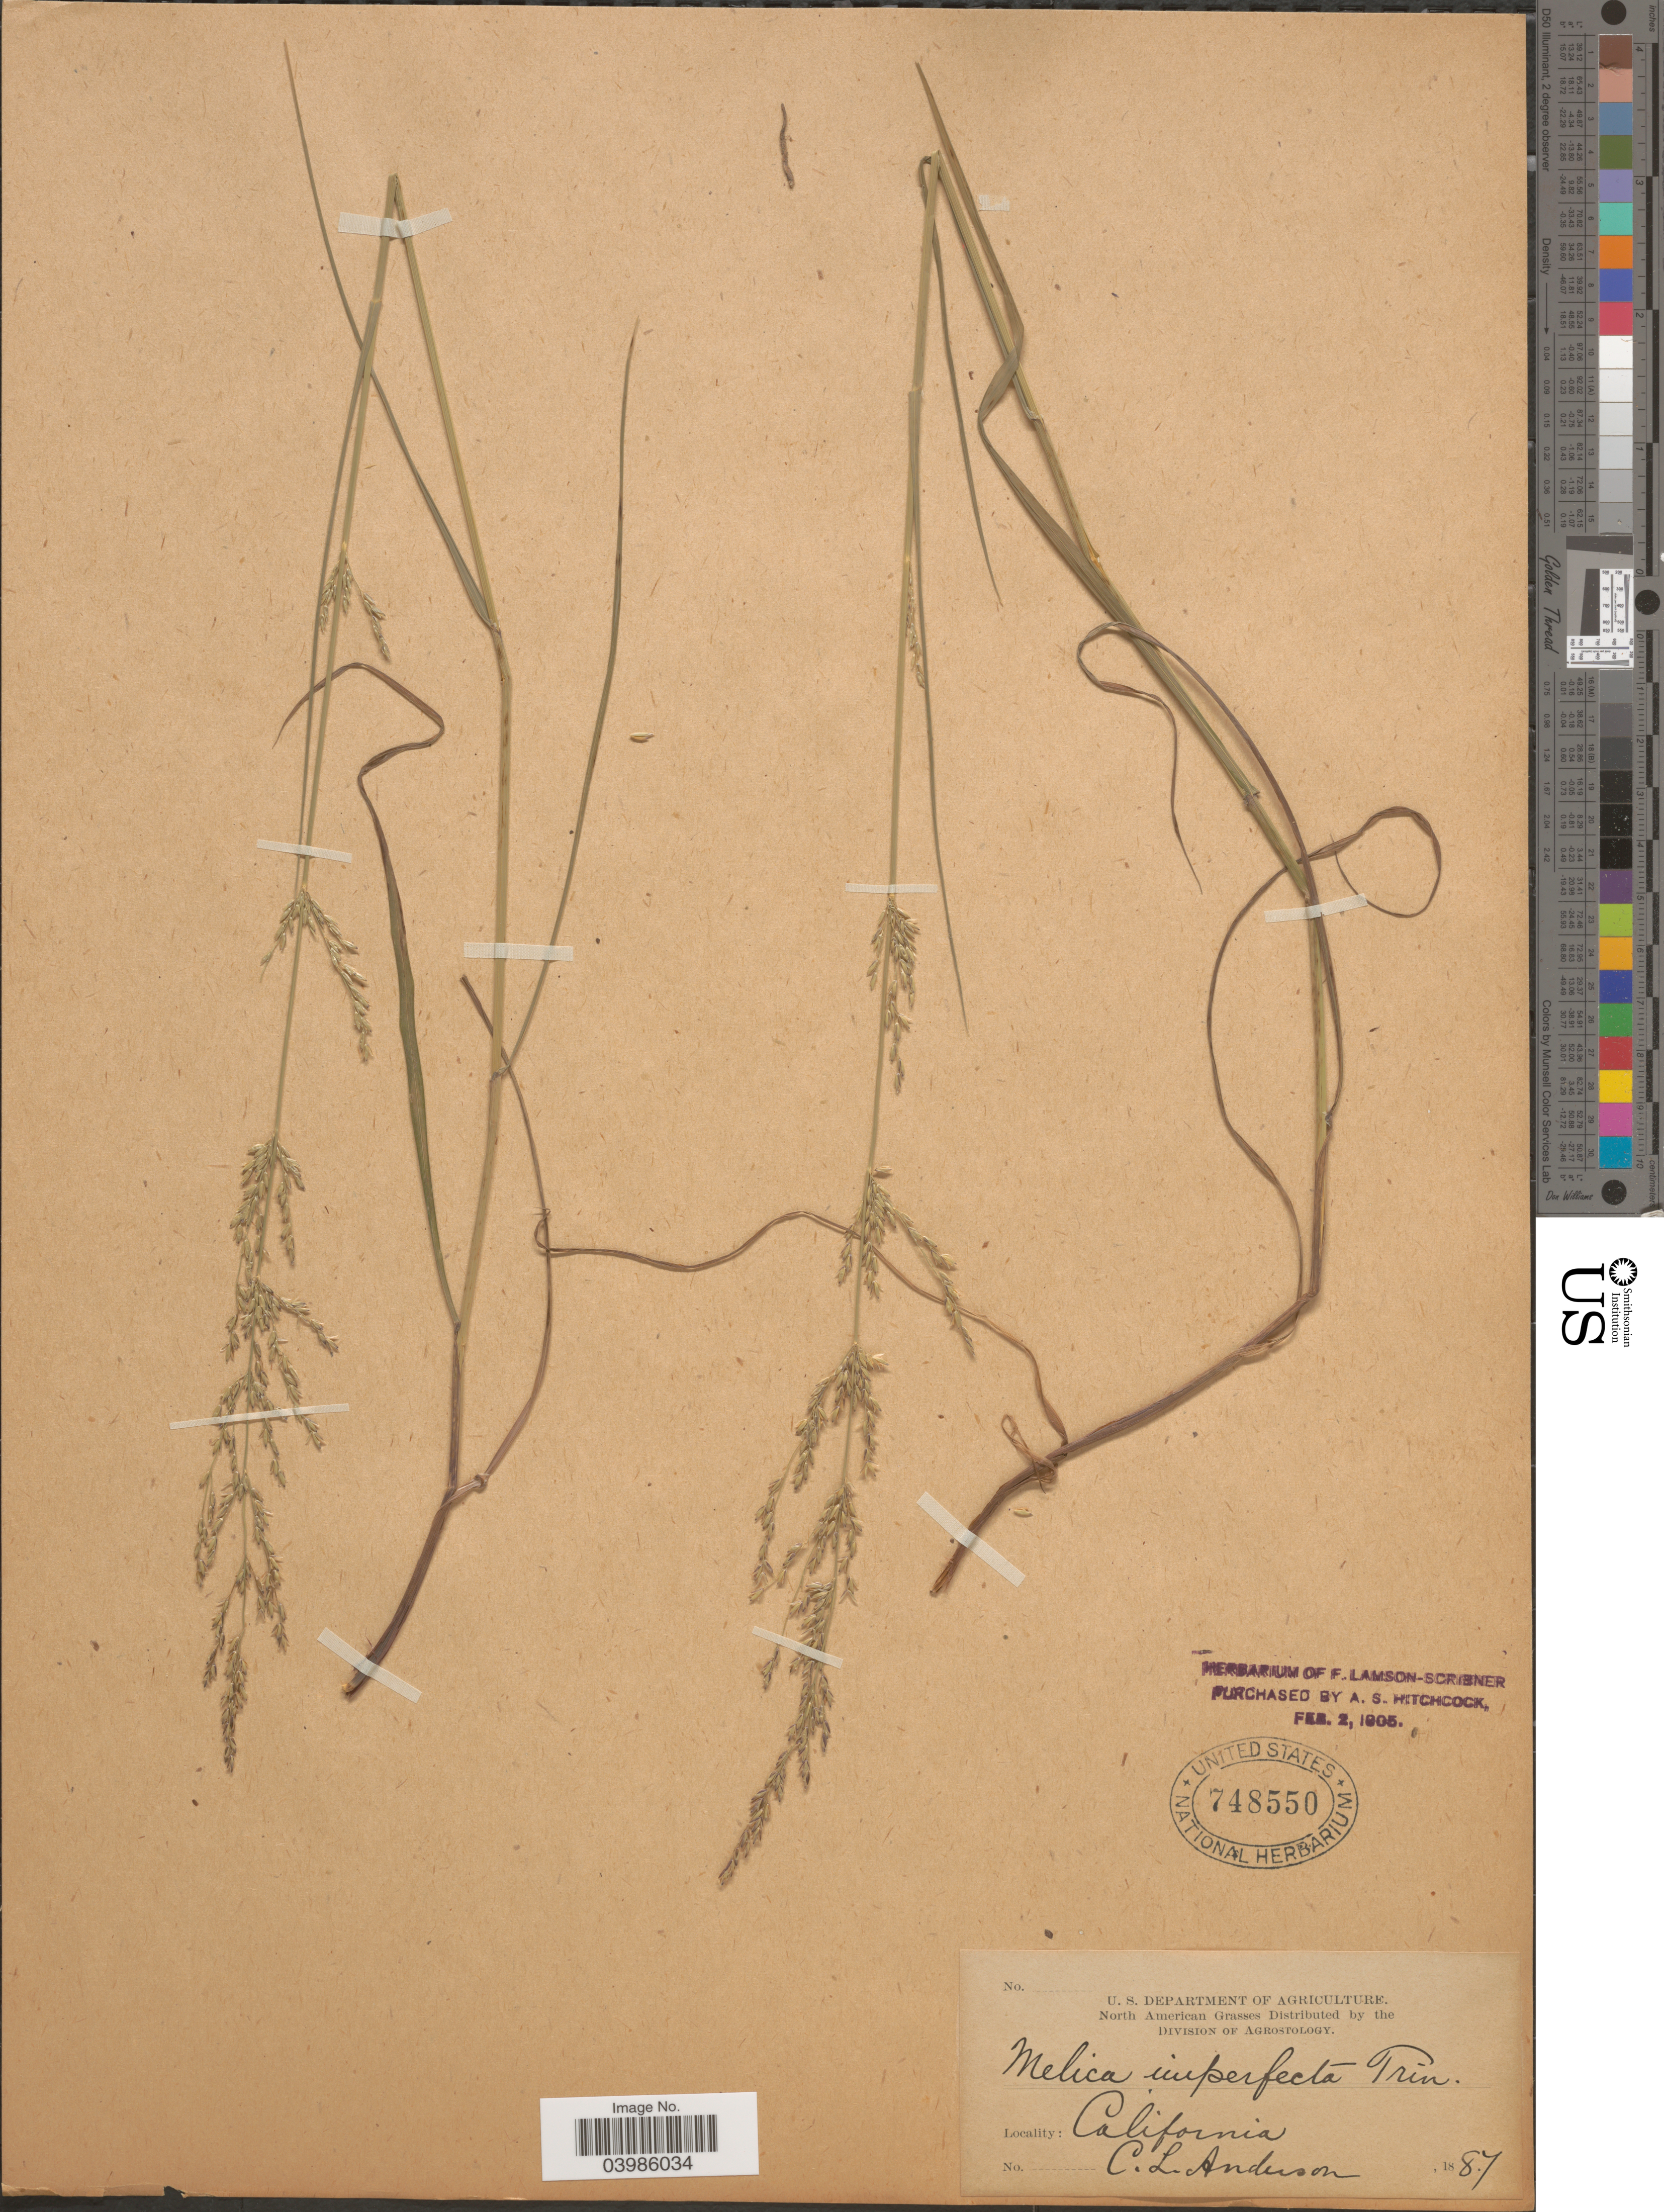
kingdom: Plantae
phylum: Tracheophyta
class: Liliopsida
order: Poales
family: Poaceae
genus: Melica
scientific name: Melica imperfecta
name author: Trin.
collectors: C. L. Anderson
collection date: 1887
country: United States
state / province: California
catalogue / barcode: US 748550